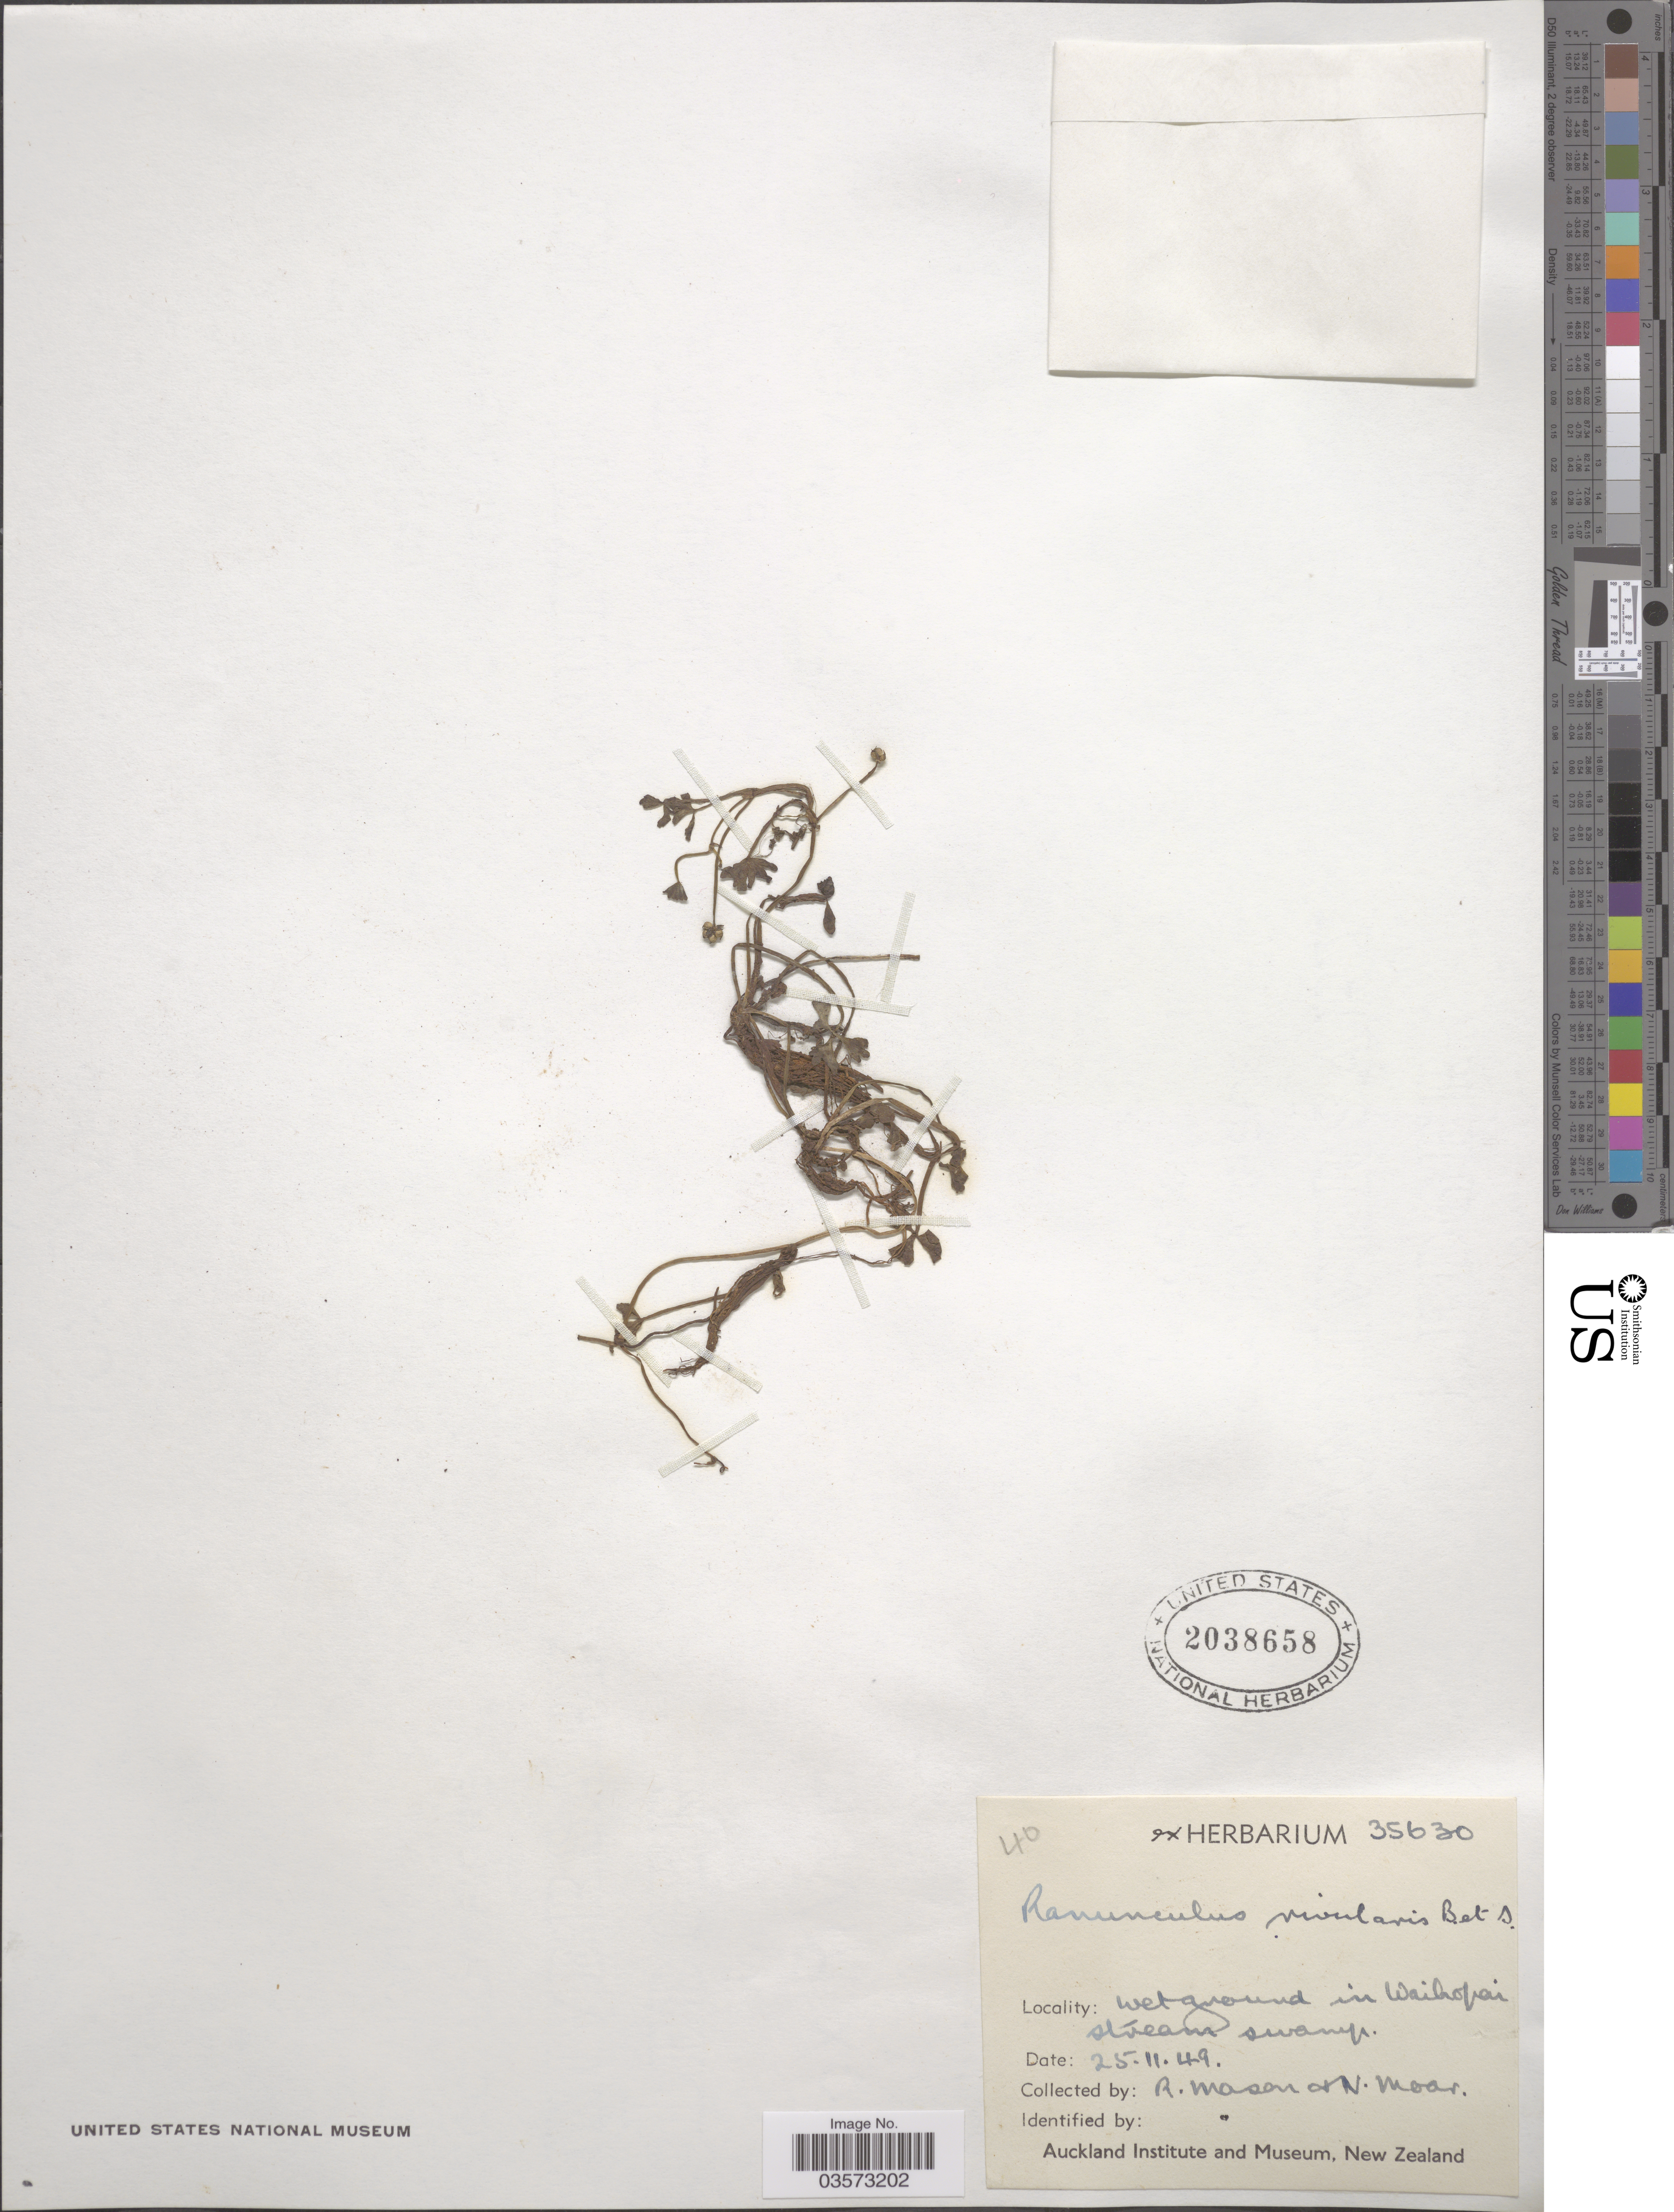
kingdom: Plantae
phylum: Tracheophyta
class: Magnoliopsida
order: Ranunculales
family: Ranunculaceae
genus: Ranunculus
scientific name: Ranunculus rivularis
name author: Banks & Sol. ex DC.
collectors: R. Mason & V. Moor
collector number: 40/35630?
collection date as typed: Transcribed d/m/y: 25/11/49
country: New Zealand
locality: Wet ground in Waihopai stream swamp.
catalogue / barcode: US 2038658